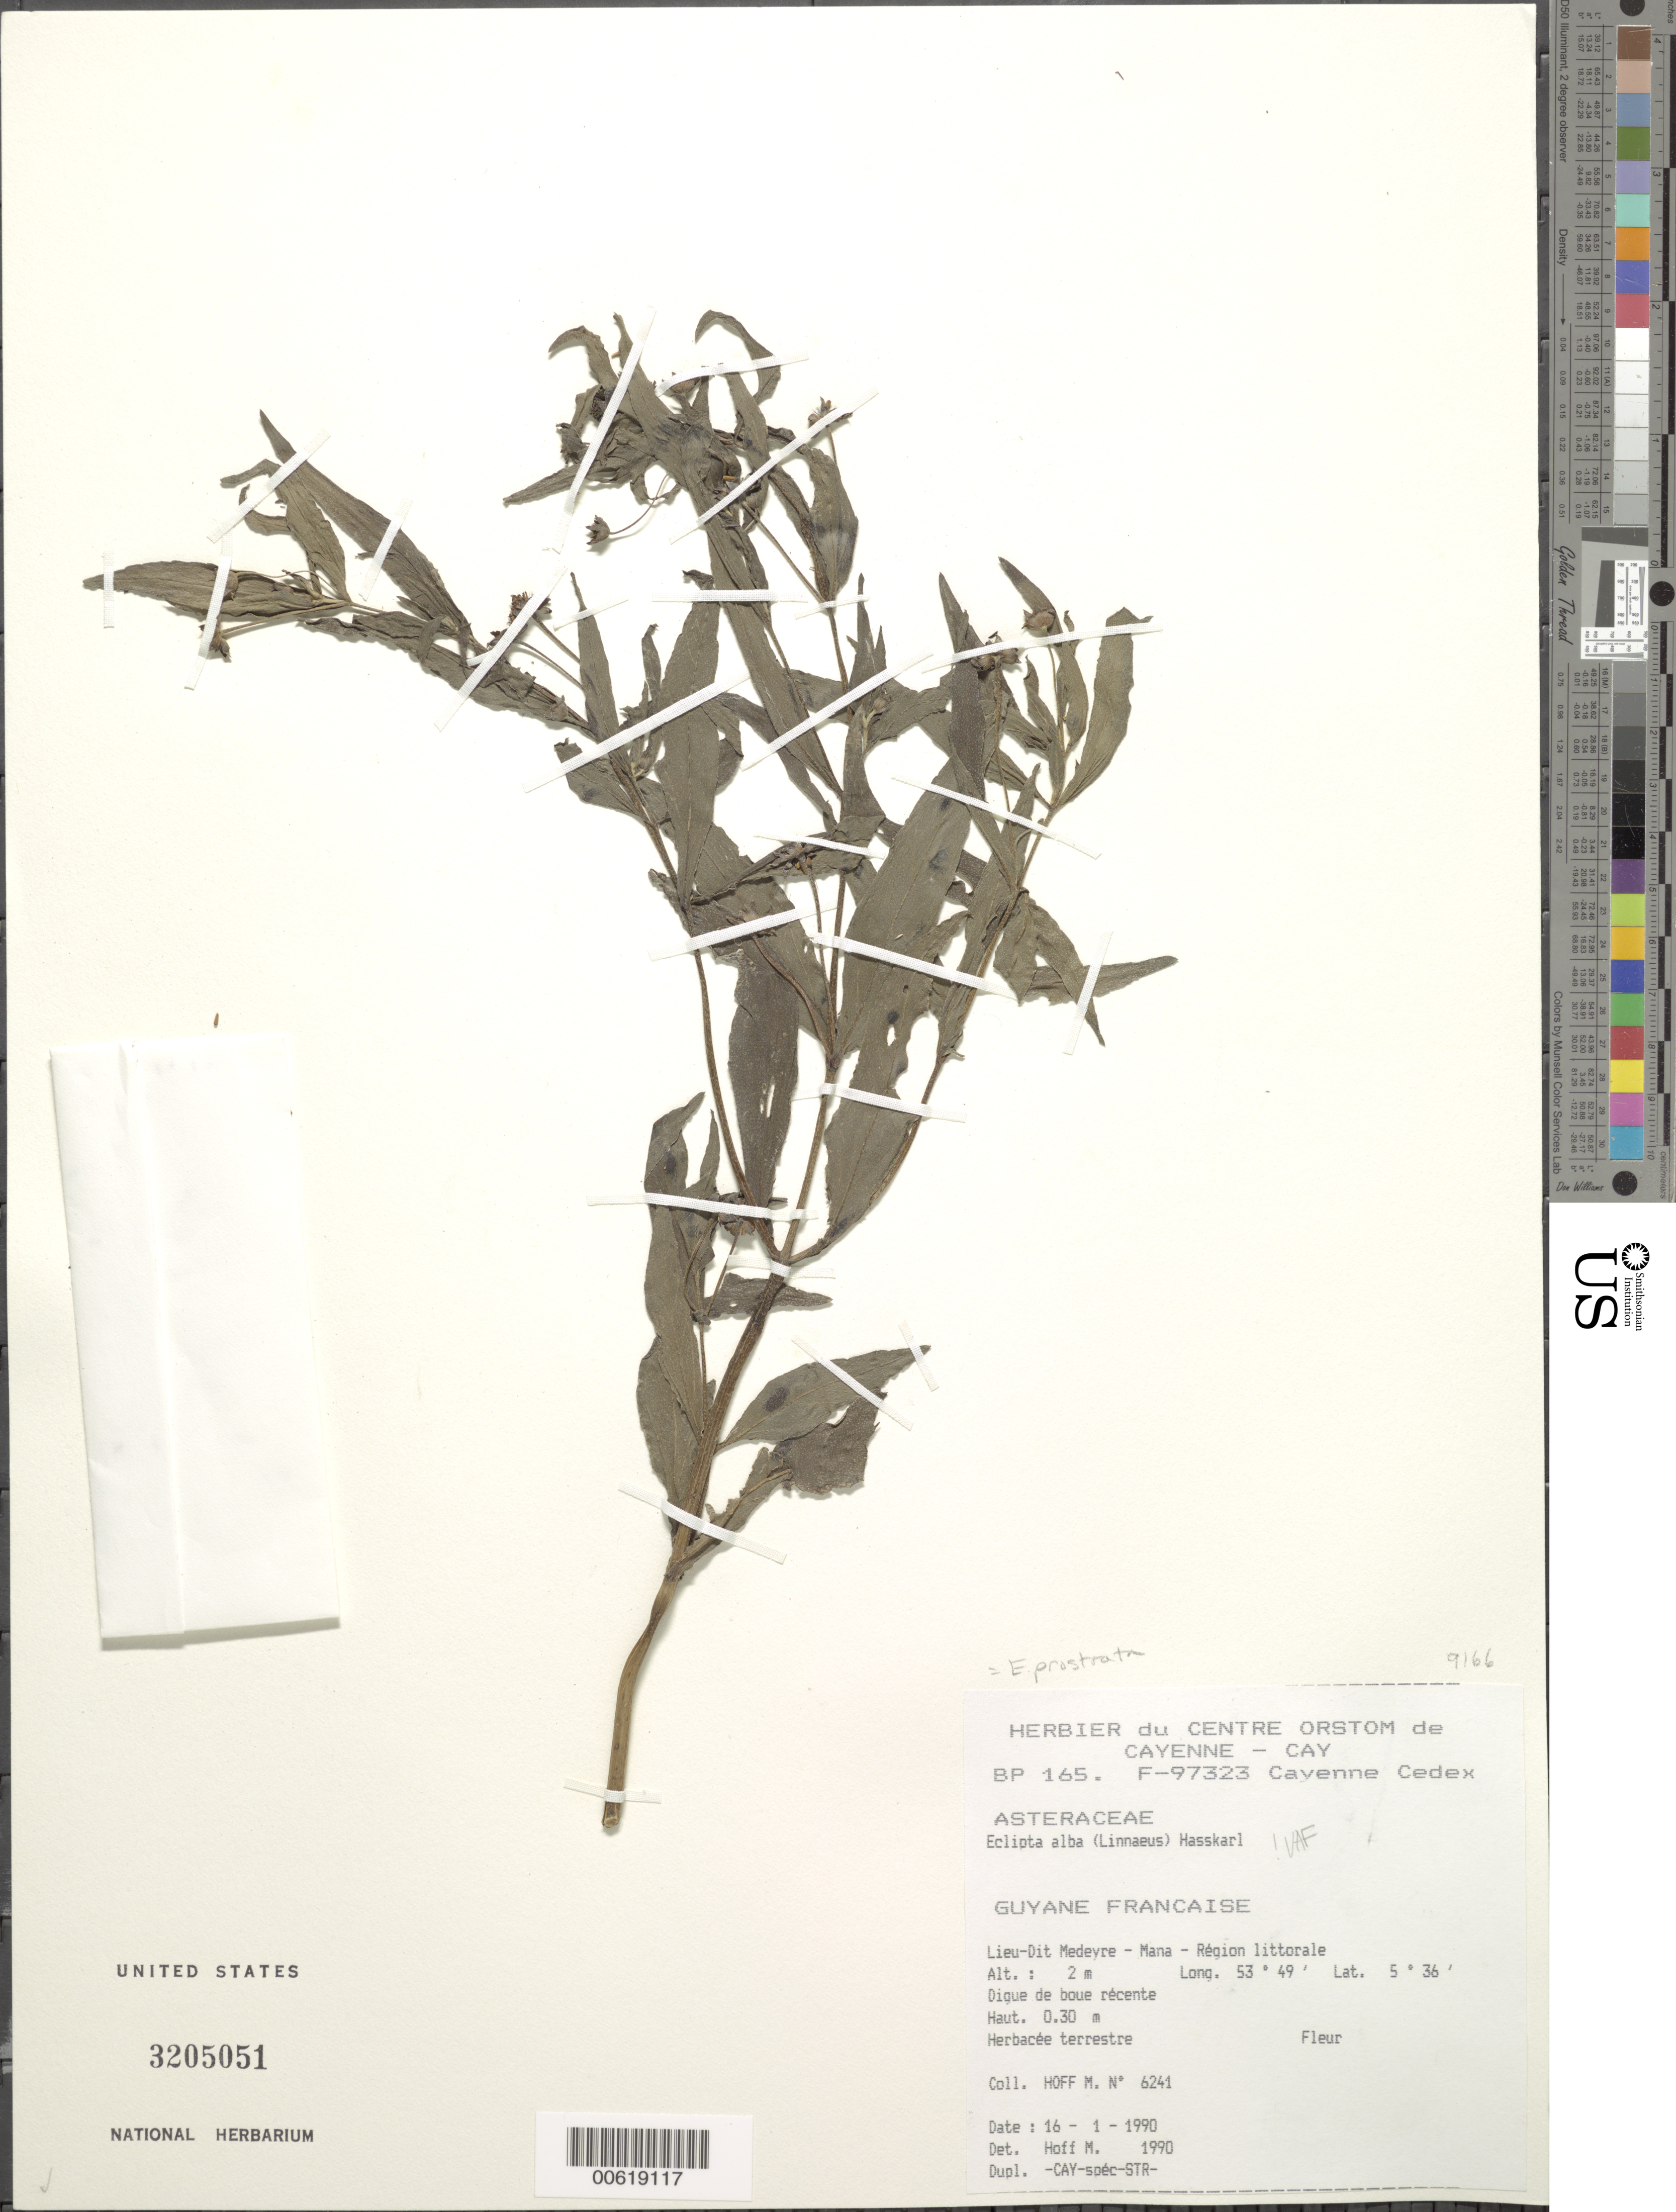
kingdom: Plantae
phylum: Tracheophyta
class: Magnoliopsida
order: Asterales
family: Asteraceae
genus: Eclipta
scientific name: Eclipta prostrata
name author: (L.) L.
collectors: M. Hoff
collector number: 6241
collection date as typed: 16-Jan-90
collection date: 1990-01-16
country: French Guiana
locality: Mana, Medeyre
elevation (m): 2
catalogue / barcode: US 3205051